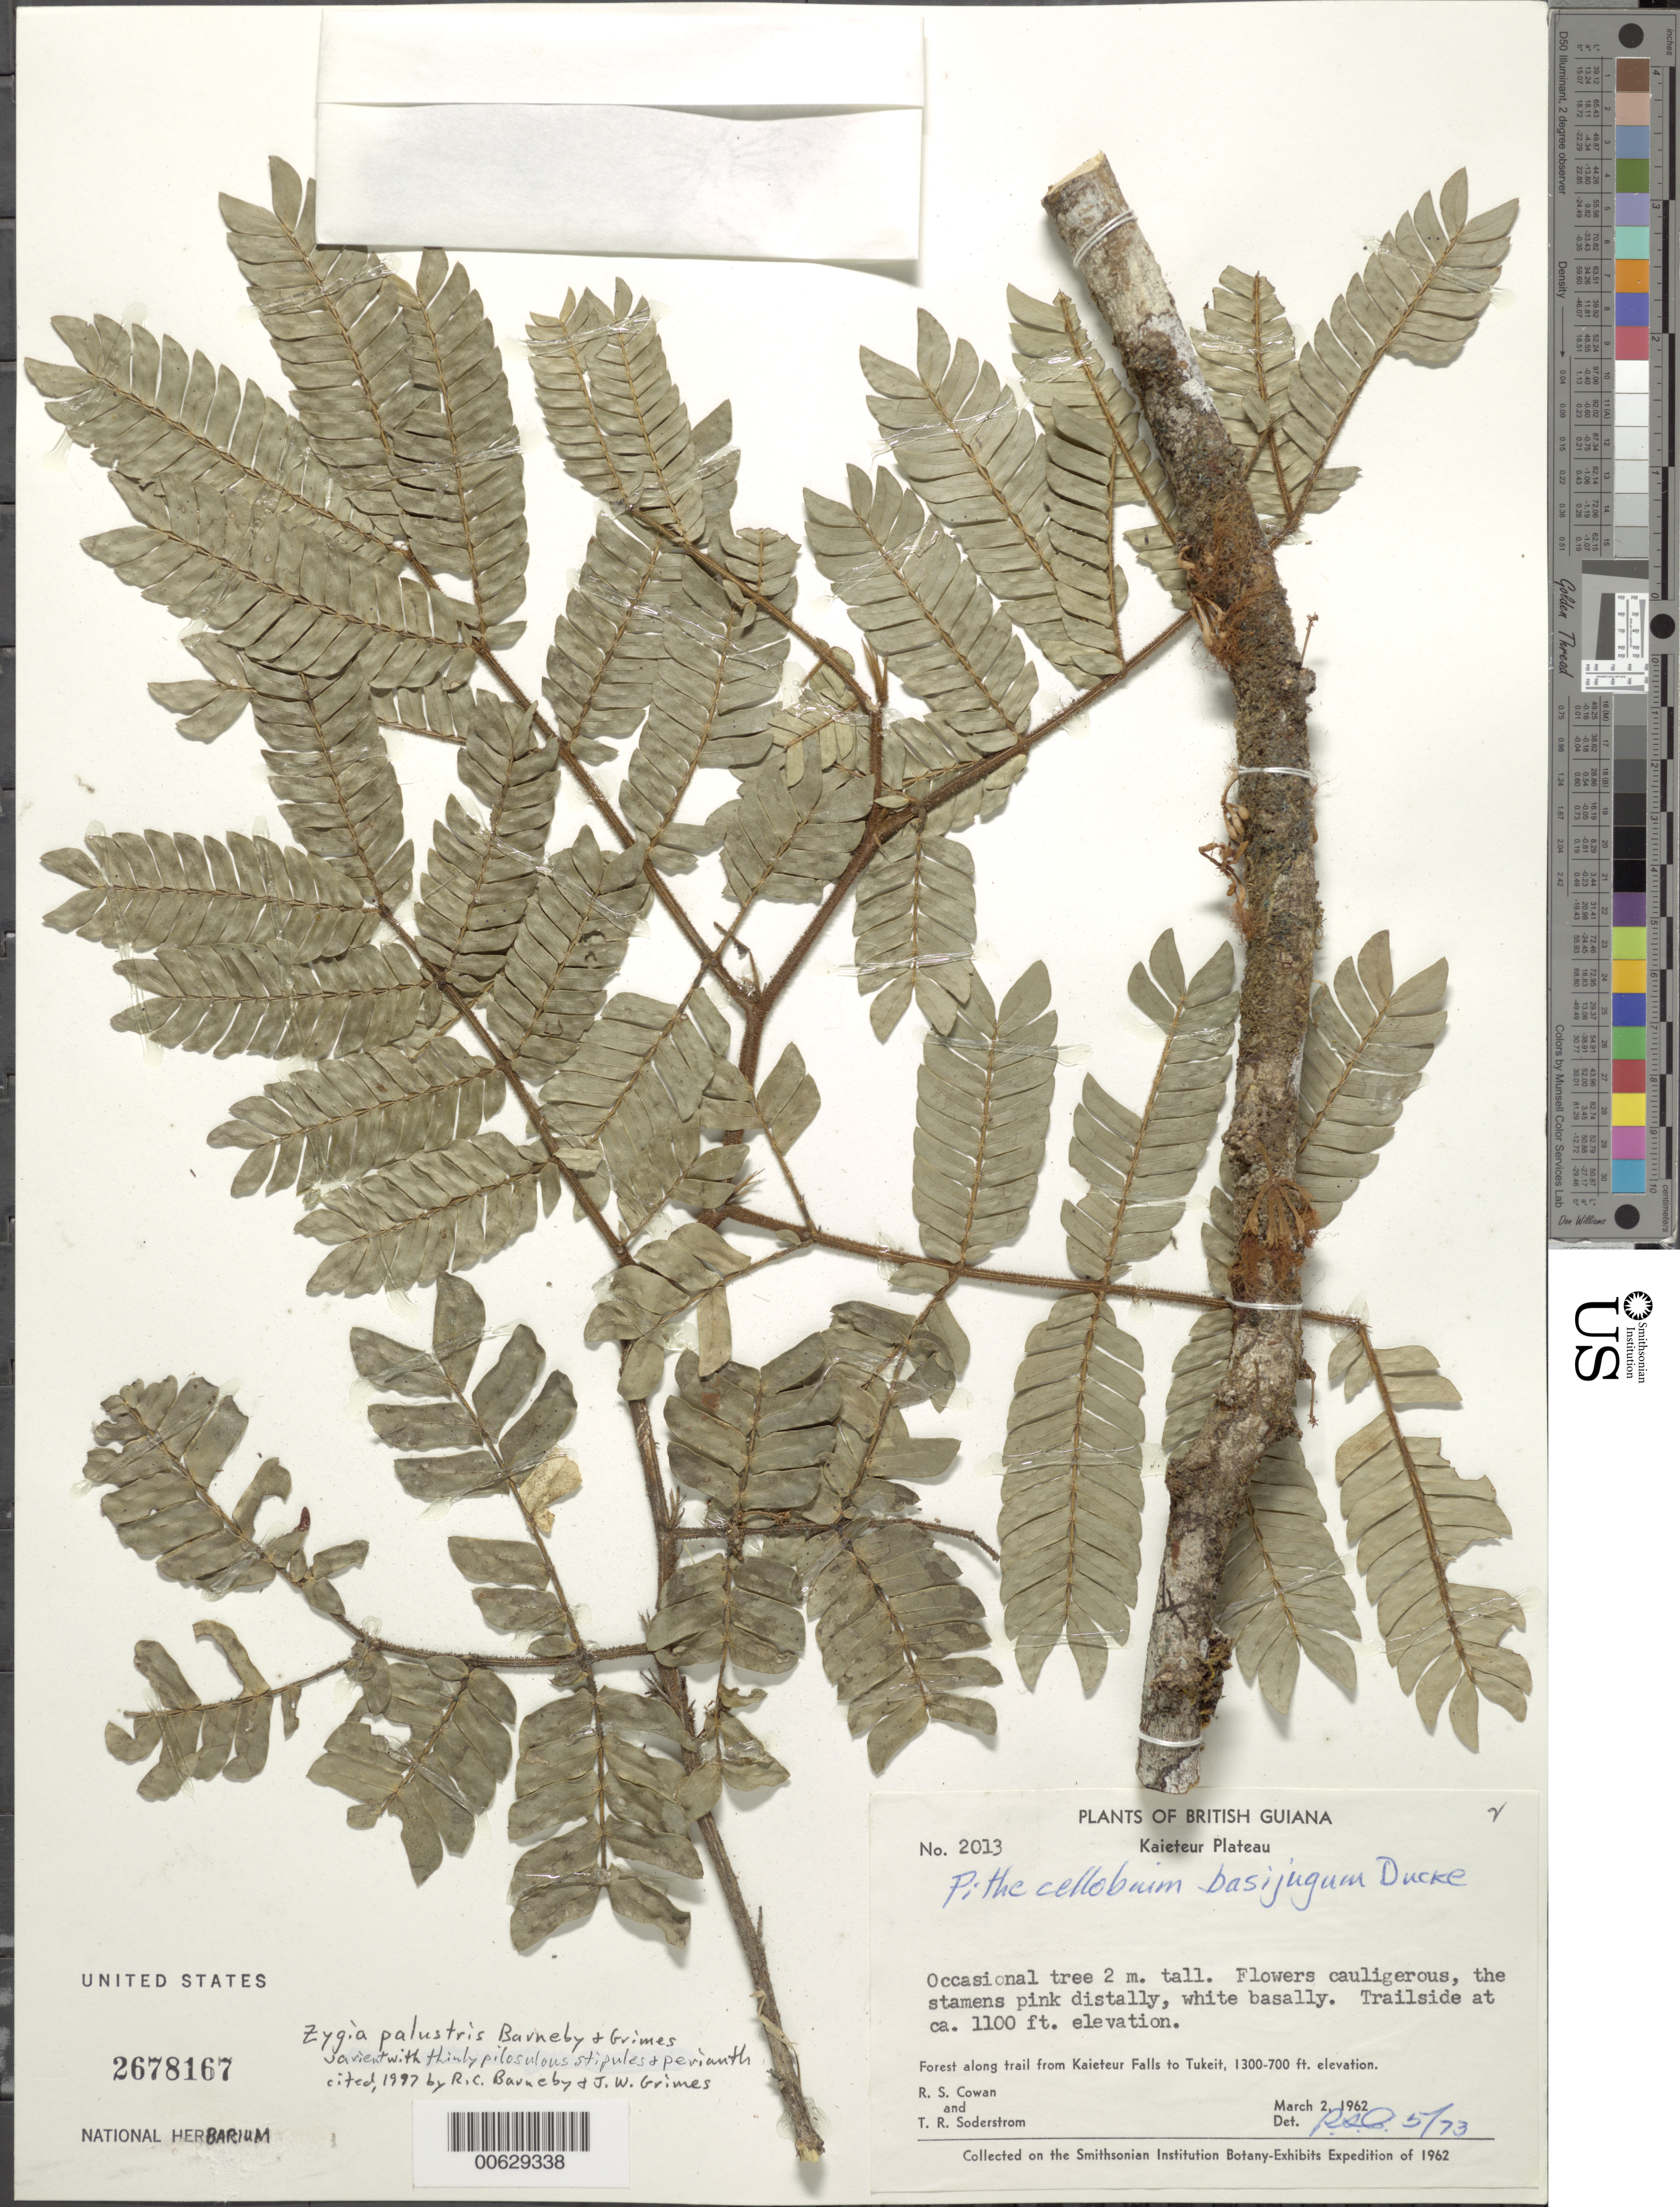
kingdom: Plantae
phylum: Tracheophyta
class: Magnoliopsida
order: Fabales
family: Fabaceae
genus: Zygia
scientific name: Zygia palustris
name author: Barneby & J.W. Grimes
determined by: Barneby, R. C.; Grimes, J. W.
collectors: R. S. Cowan & T. R. Soderstrom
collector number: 2013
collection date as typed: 2-Mar-62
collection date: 1962-03-02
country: Guyana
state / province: Potaro-Siparuni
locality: Kaieteur Plateau, trail from Kaieteur Plateau to Tukeit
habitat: Trailside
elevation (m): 213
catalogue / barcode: US 2678167